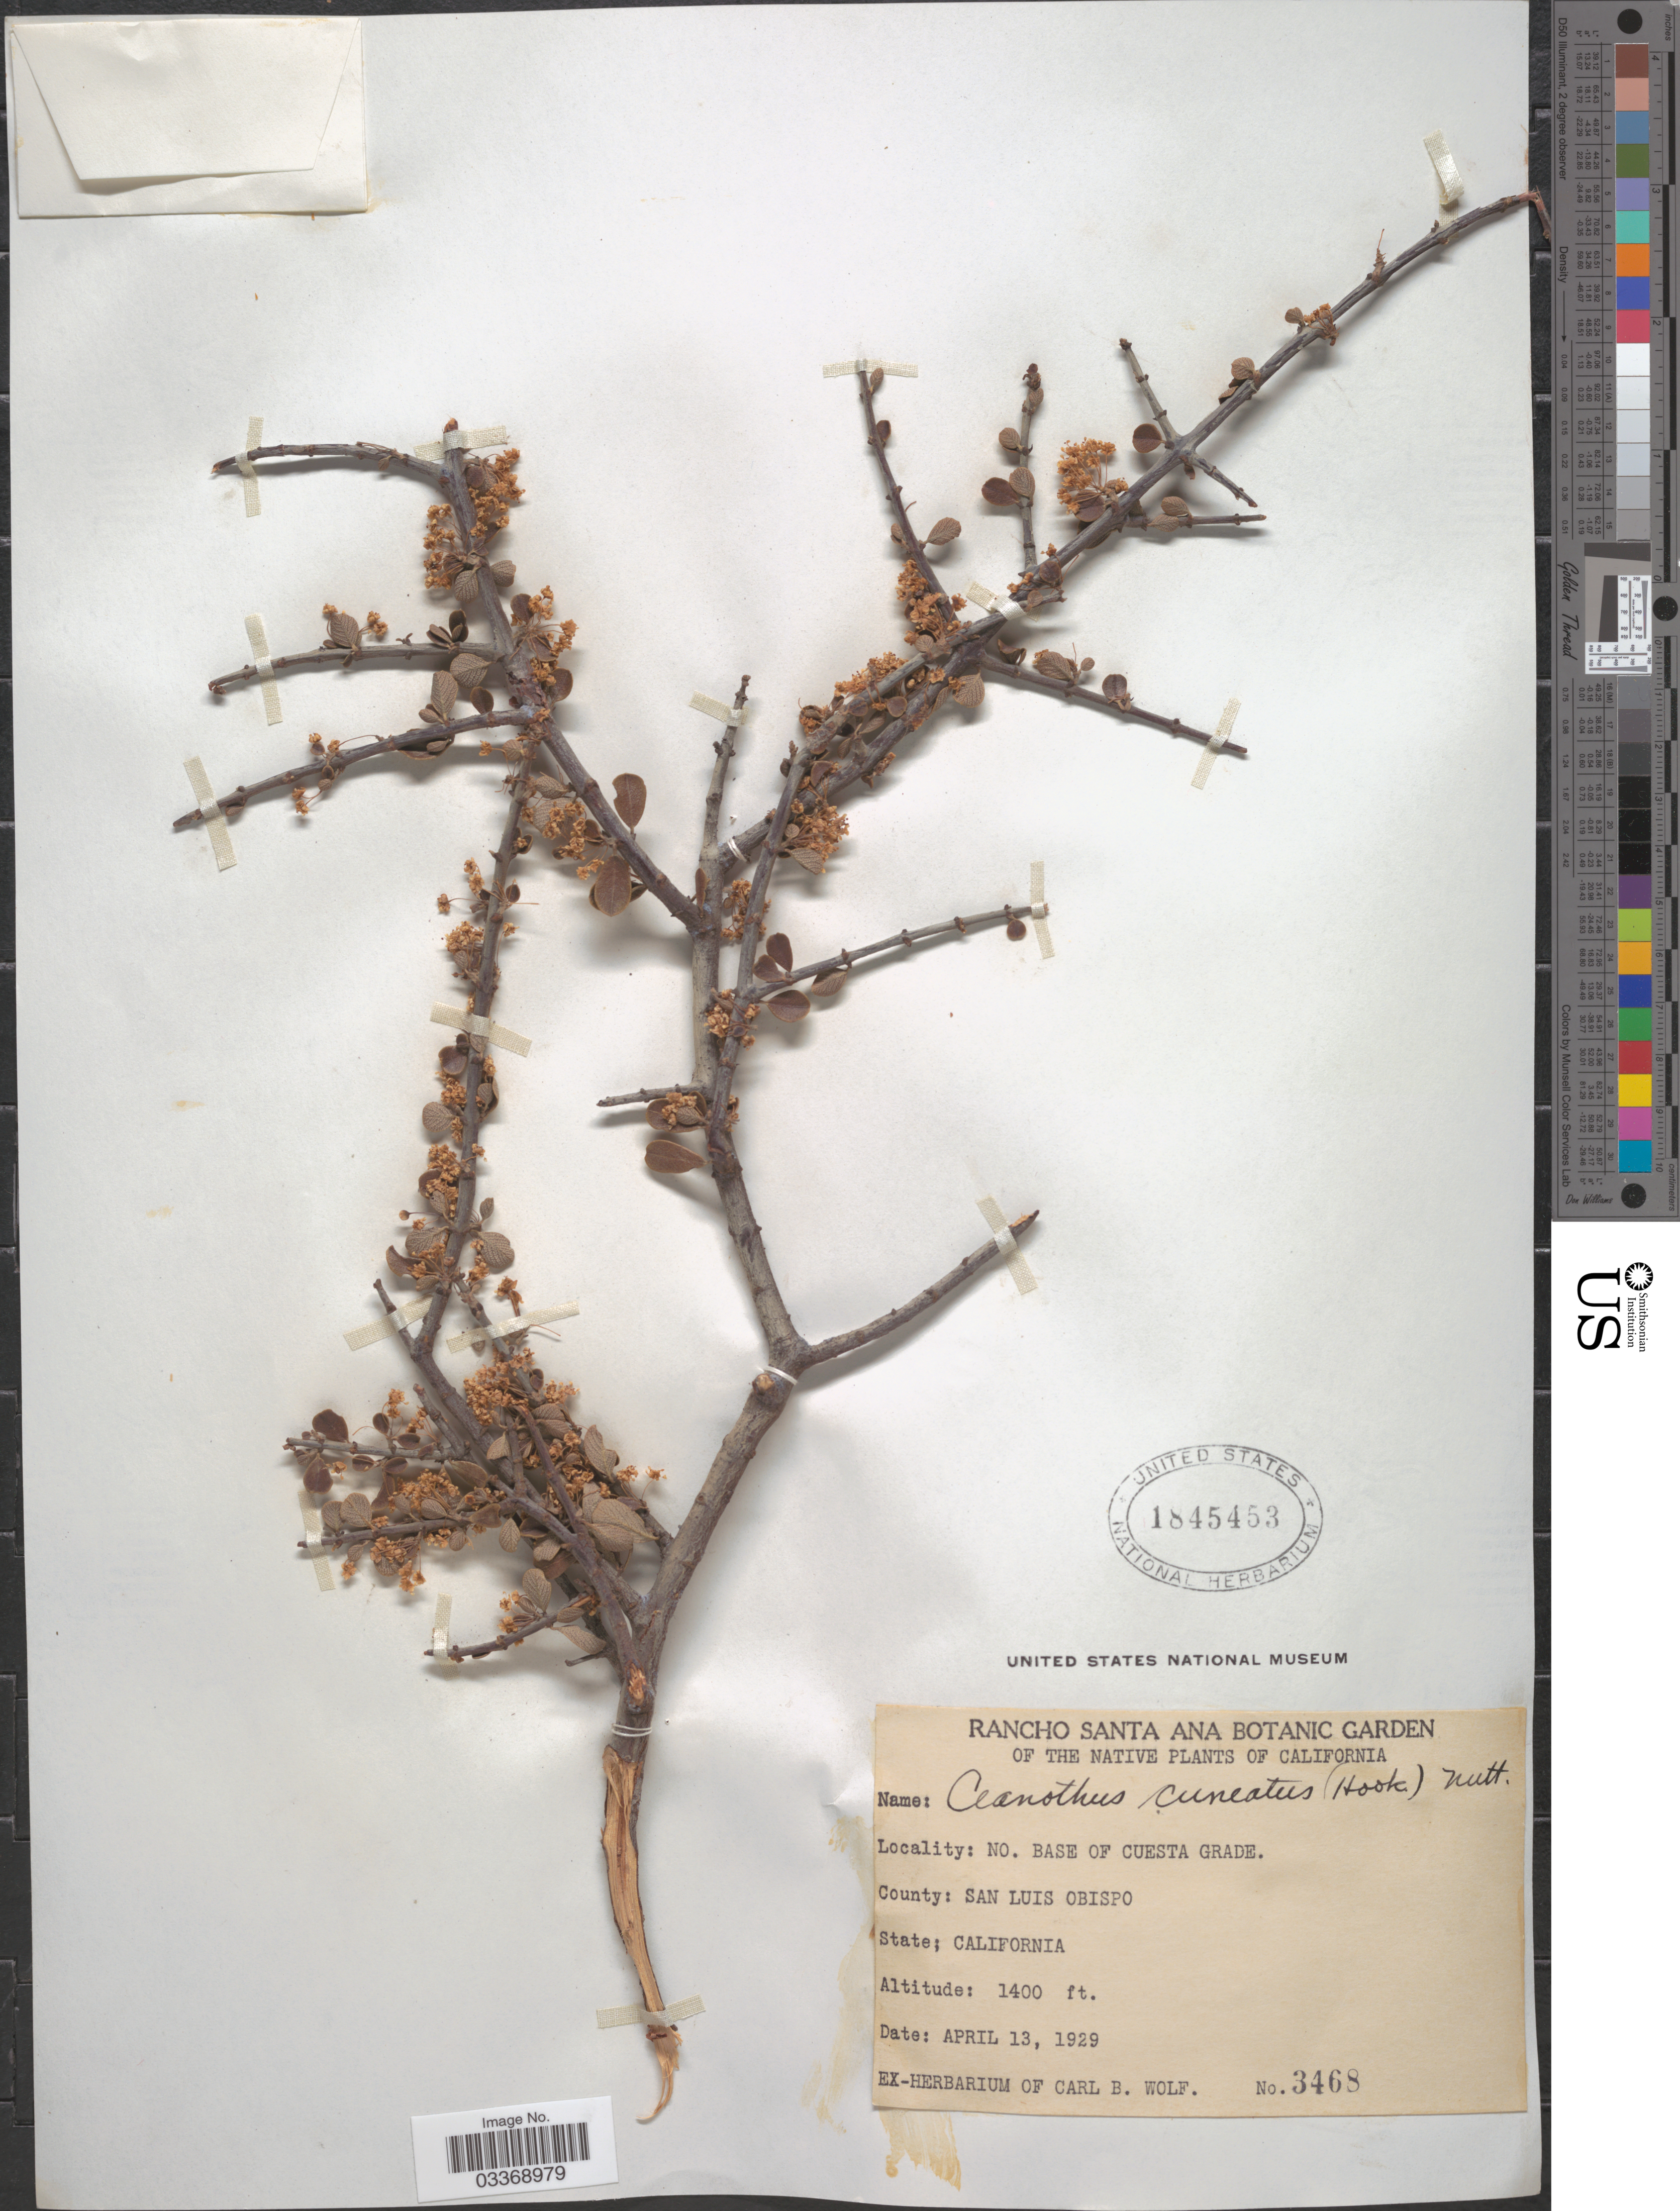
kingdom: Plantae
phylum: Tracheophyta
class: Magnoliopsida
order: Rosales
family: Rhamnaceae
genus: Ceanothus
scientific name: Ceanothus cuneatus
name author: (Hook.) Nutt.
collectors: ex herb. Carl B. Wolf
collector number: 3468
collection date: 1929-04-13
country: United States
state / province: California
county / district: San Luis Obispo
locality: No. Base of Cuesta Grade. County: San Luis Obispo.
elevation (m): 427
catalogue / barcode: US 1845453